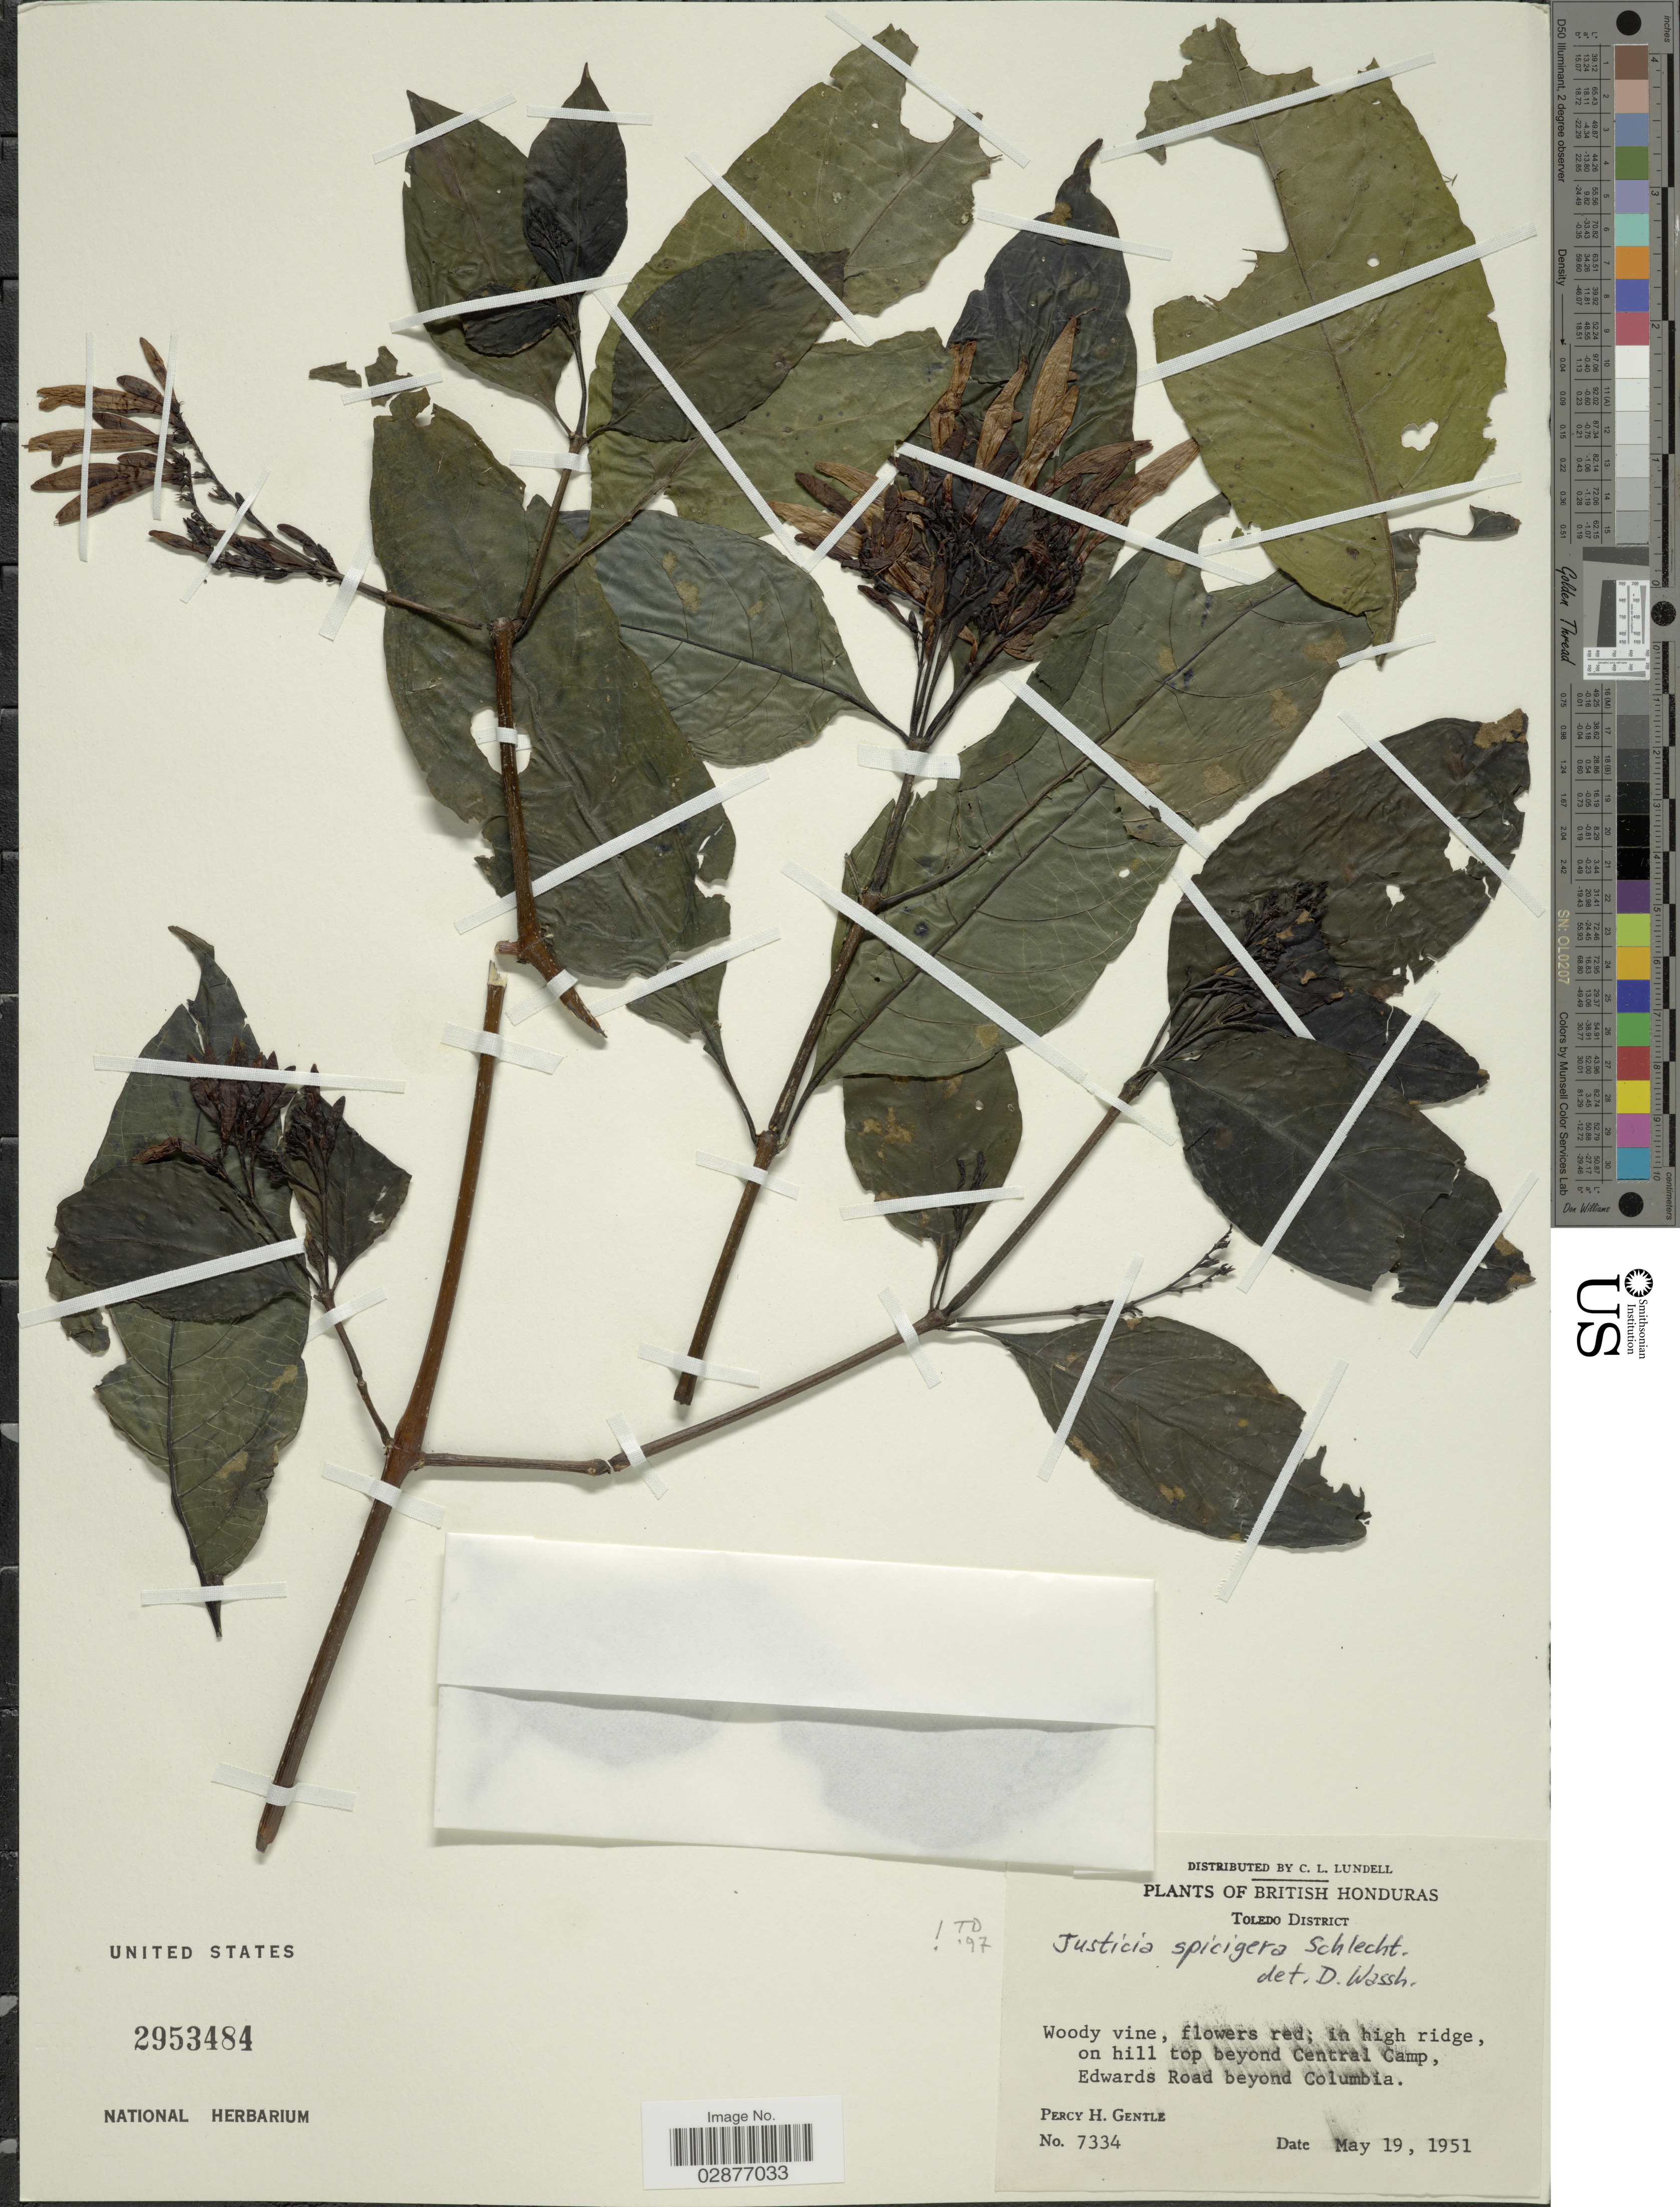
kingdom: Plantae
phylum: Tracheophyta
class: Magnoliopsida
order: Lamiales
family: Acanthaceae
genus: Justicia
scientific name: Justicia spicigera 'Sidicaro'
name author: Schltdl.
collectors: P. H. Gentle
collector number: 7334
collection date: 1951-05-19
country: Belize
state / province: Toledo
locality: British Honduras. Toledo District. On hill top beyond Central Camp, Edwards Road beyond Columbia.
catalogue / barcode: US 2953484